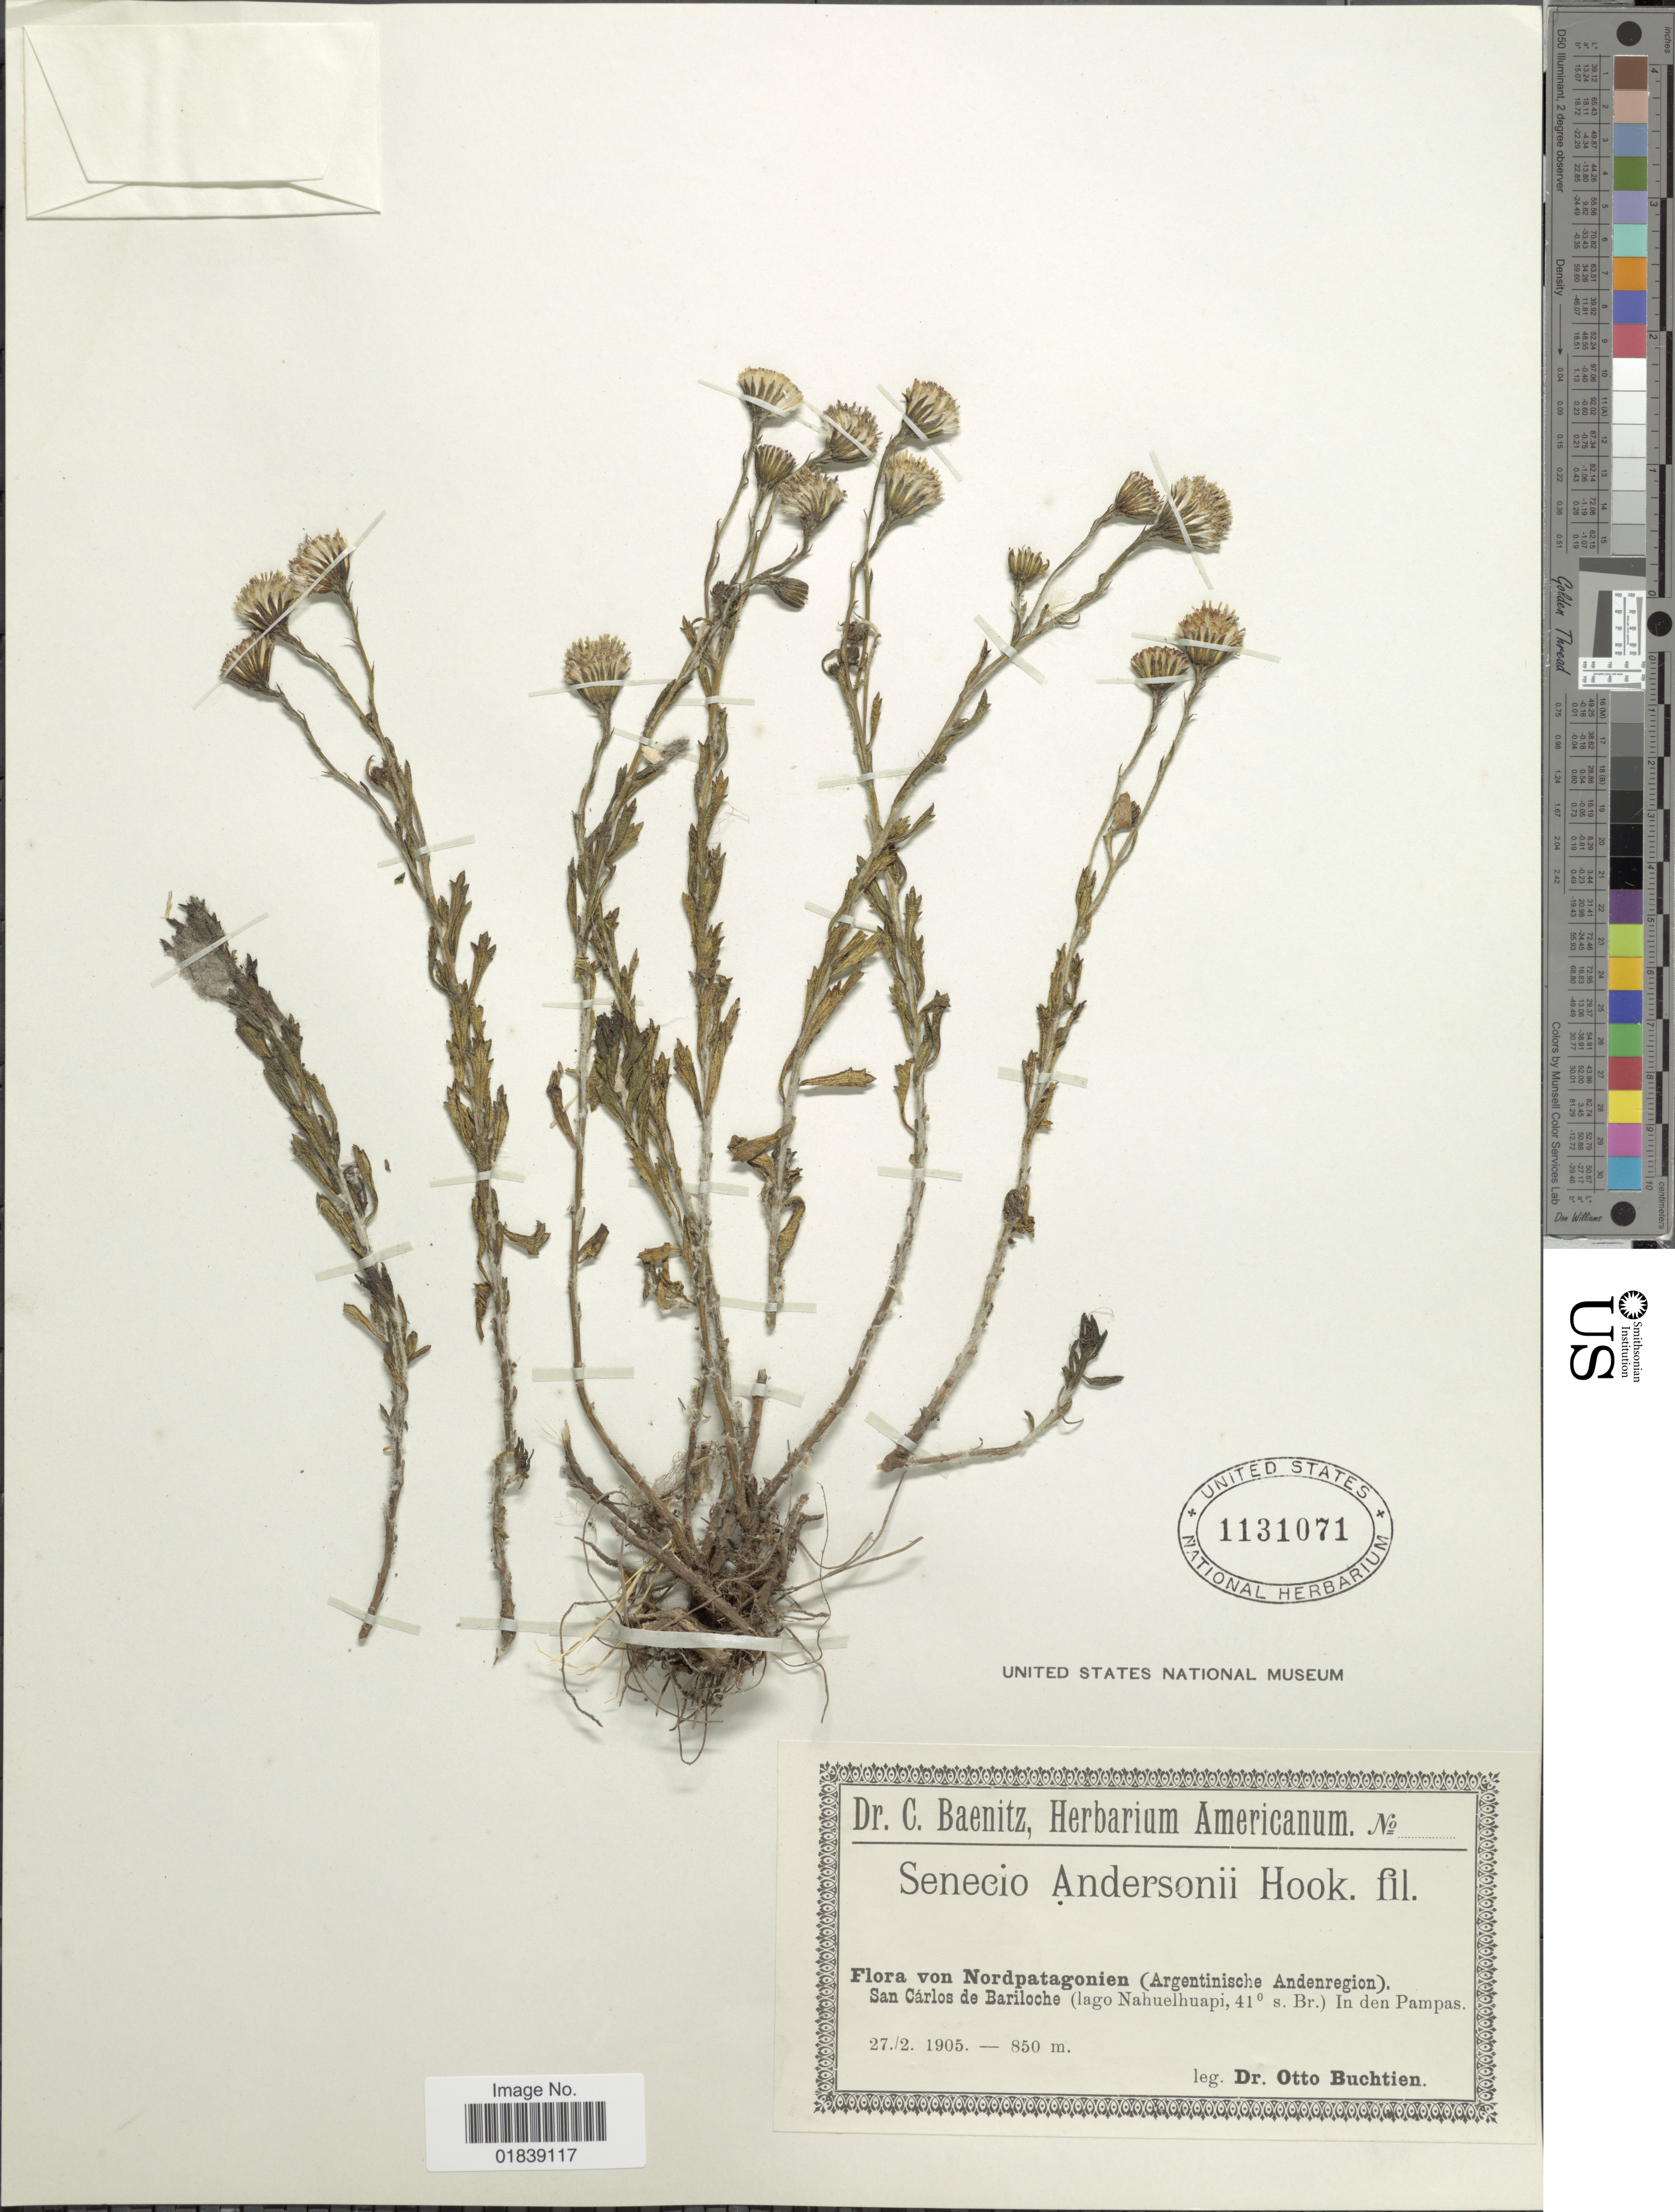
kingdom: Plantae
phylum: Tracheophyta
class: Magnoliopsida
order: Asterales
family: Asteraceae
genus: Senecio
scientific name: Senecio andersonii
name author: Hook. f.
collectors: O. Buchtien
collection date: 1905-02-27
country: Argentina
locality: Nordpatagonien (Argentinische Andenregion), San Carlos de Bariloche (lago Nahuelhuapi), in den Pampas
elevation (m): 850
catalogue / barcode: US 1131071